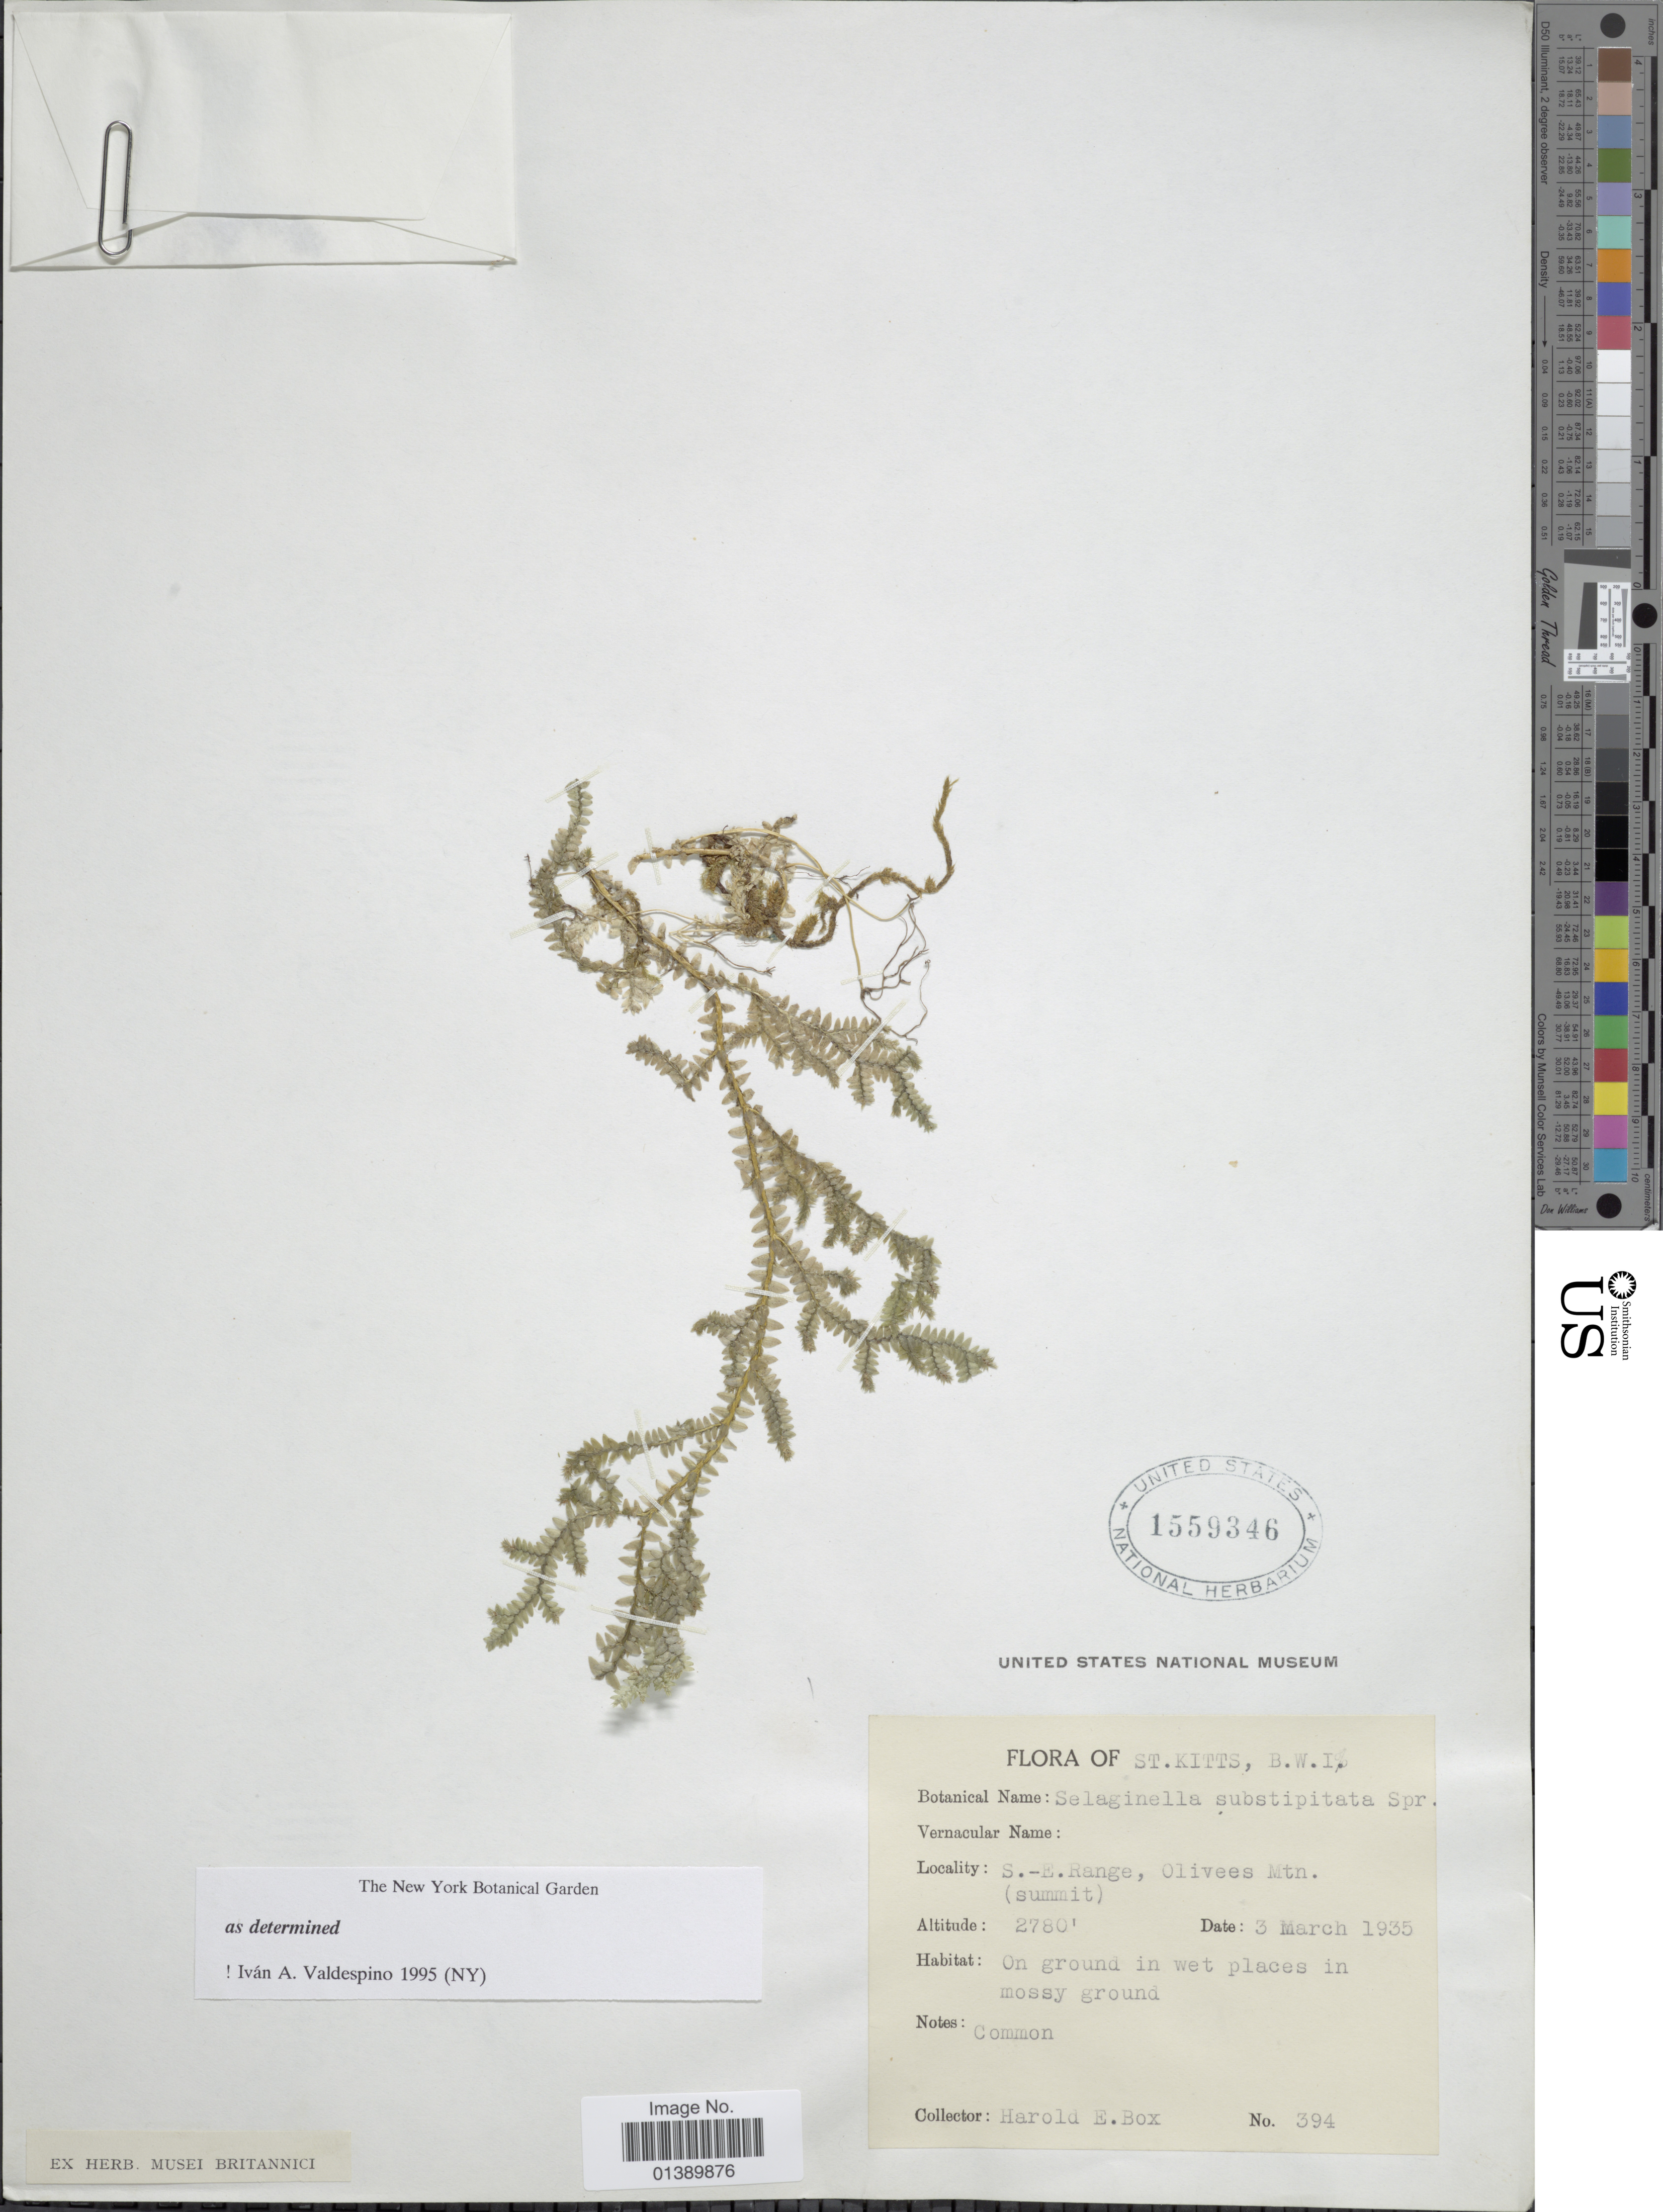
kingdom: Plantae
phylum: Tracheophyta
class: Lycopodiopsida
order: Selaginellales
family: Selaginellaceae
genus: Selaginella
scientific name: Selaginella substipitata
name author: Spring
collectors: H. E. Box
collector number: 394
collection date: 1935-03-03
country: St. Christopher-Nevis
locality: St Kitts, B.W.I., S.-E. Range, Olivees Mtsn. (summit)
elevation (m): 847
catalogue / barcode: US 1559346